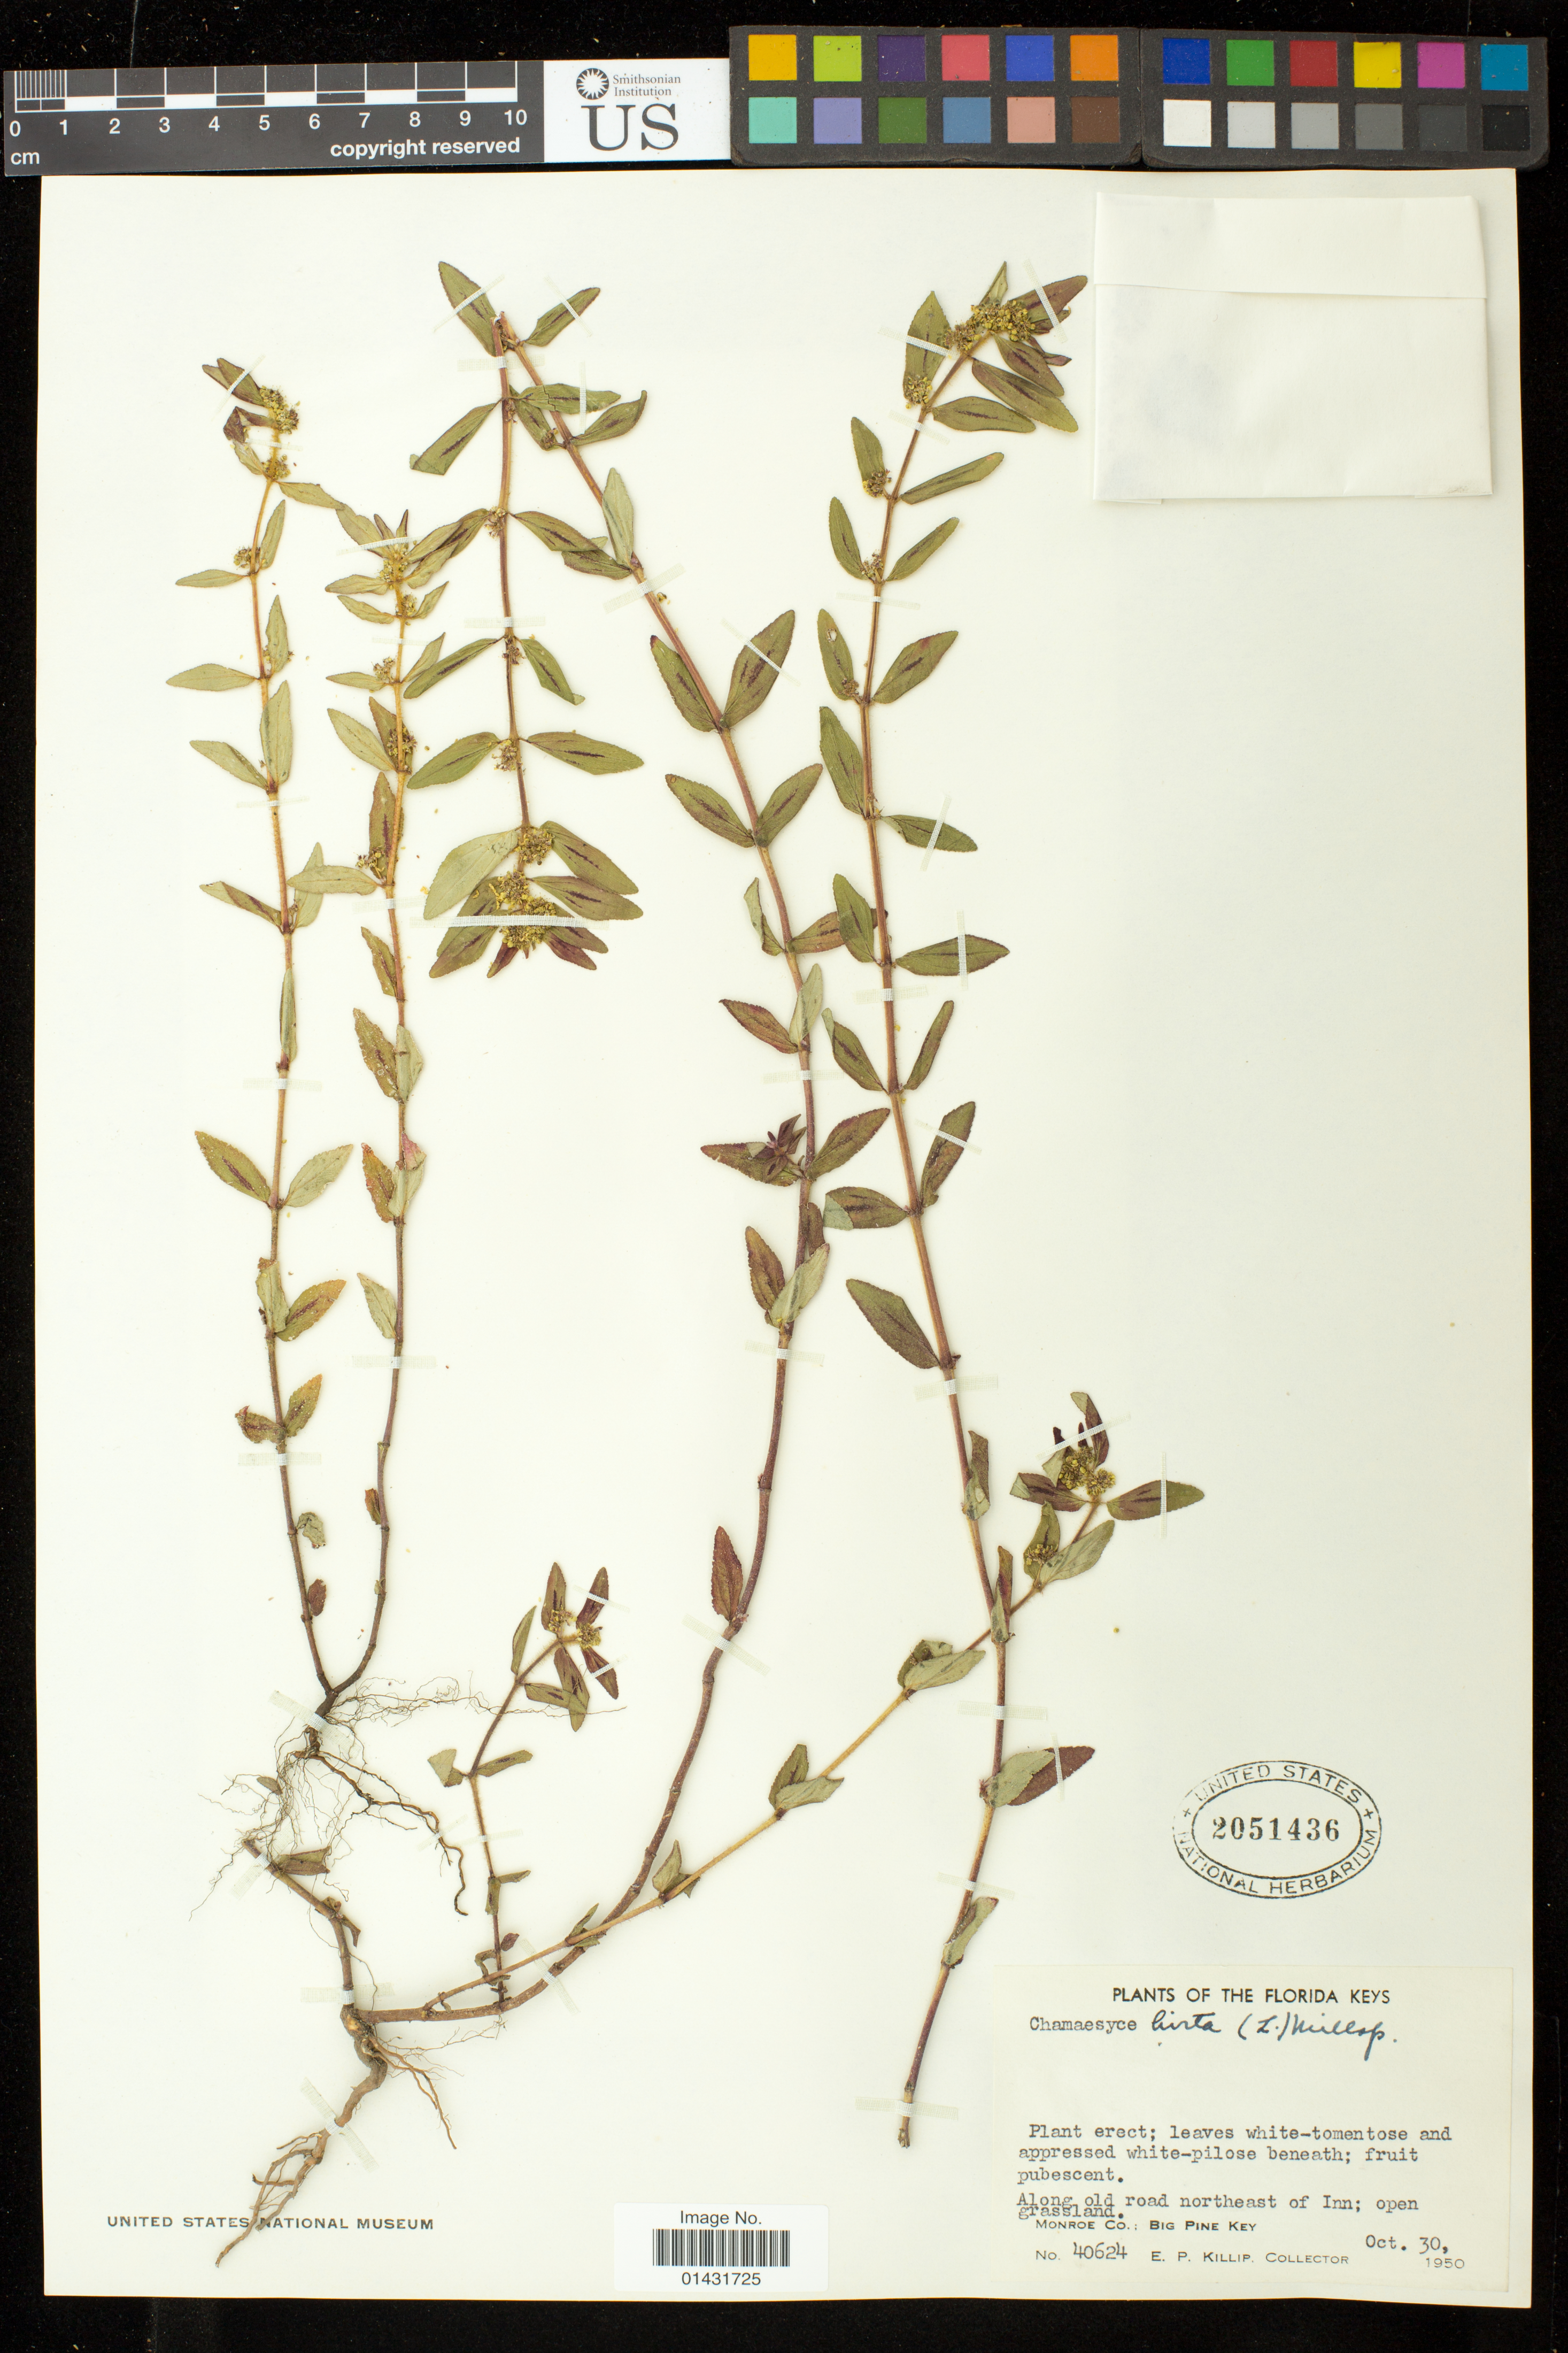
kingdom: Plantae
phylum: Tracheophyta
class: Magnoliopsida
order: Malpighiales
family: Euphorbiaceae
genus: Euphorbia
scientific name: Euphorbia hirta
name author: L.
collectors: E. P. Killip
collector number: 40624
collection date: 1950-10-30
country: United States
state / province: Florida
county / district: Monroe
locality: Big Pine Key. Along old road northeast of Inn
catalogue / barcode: US 2051436